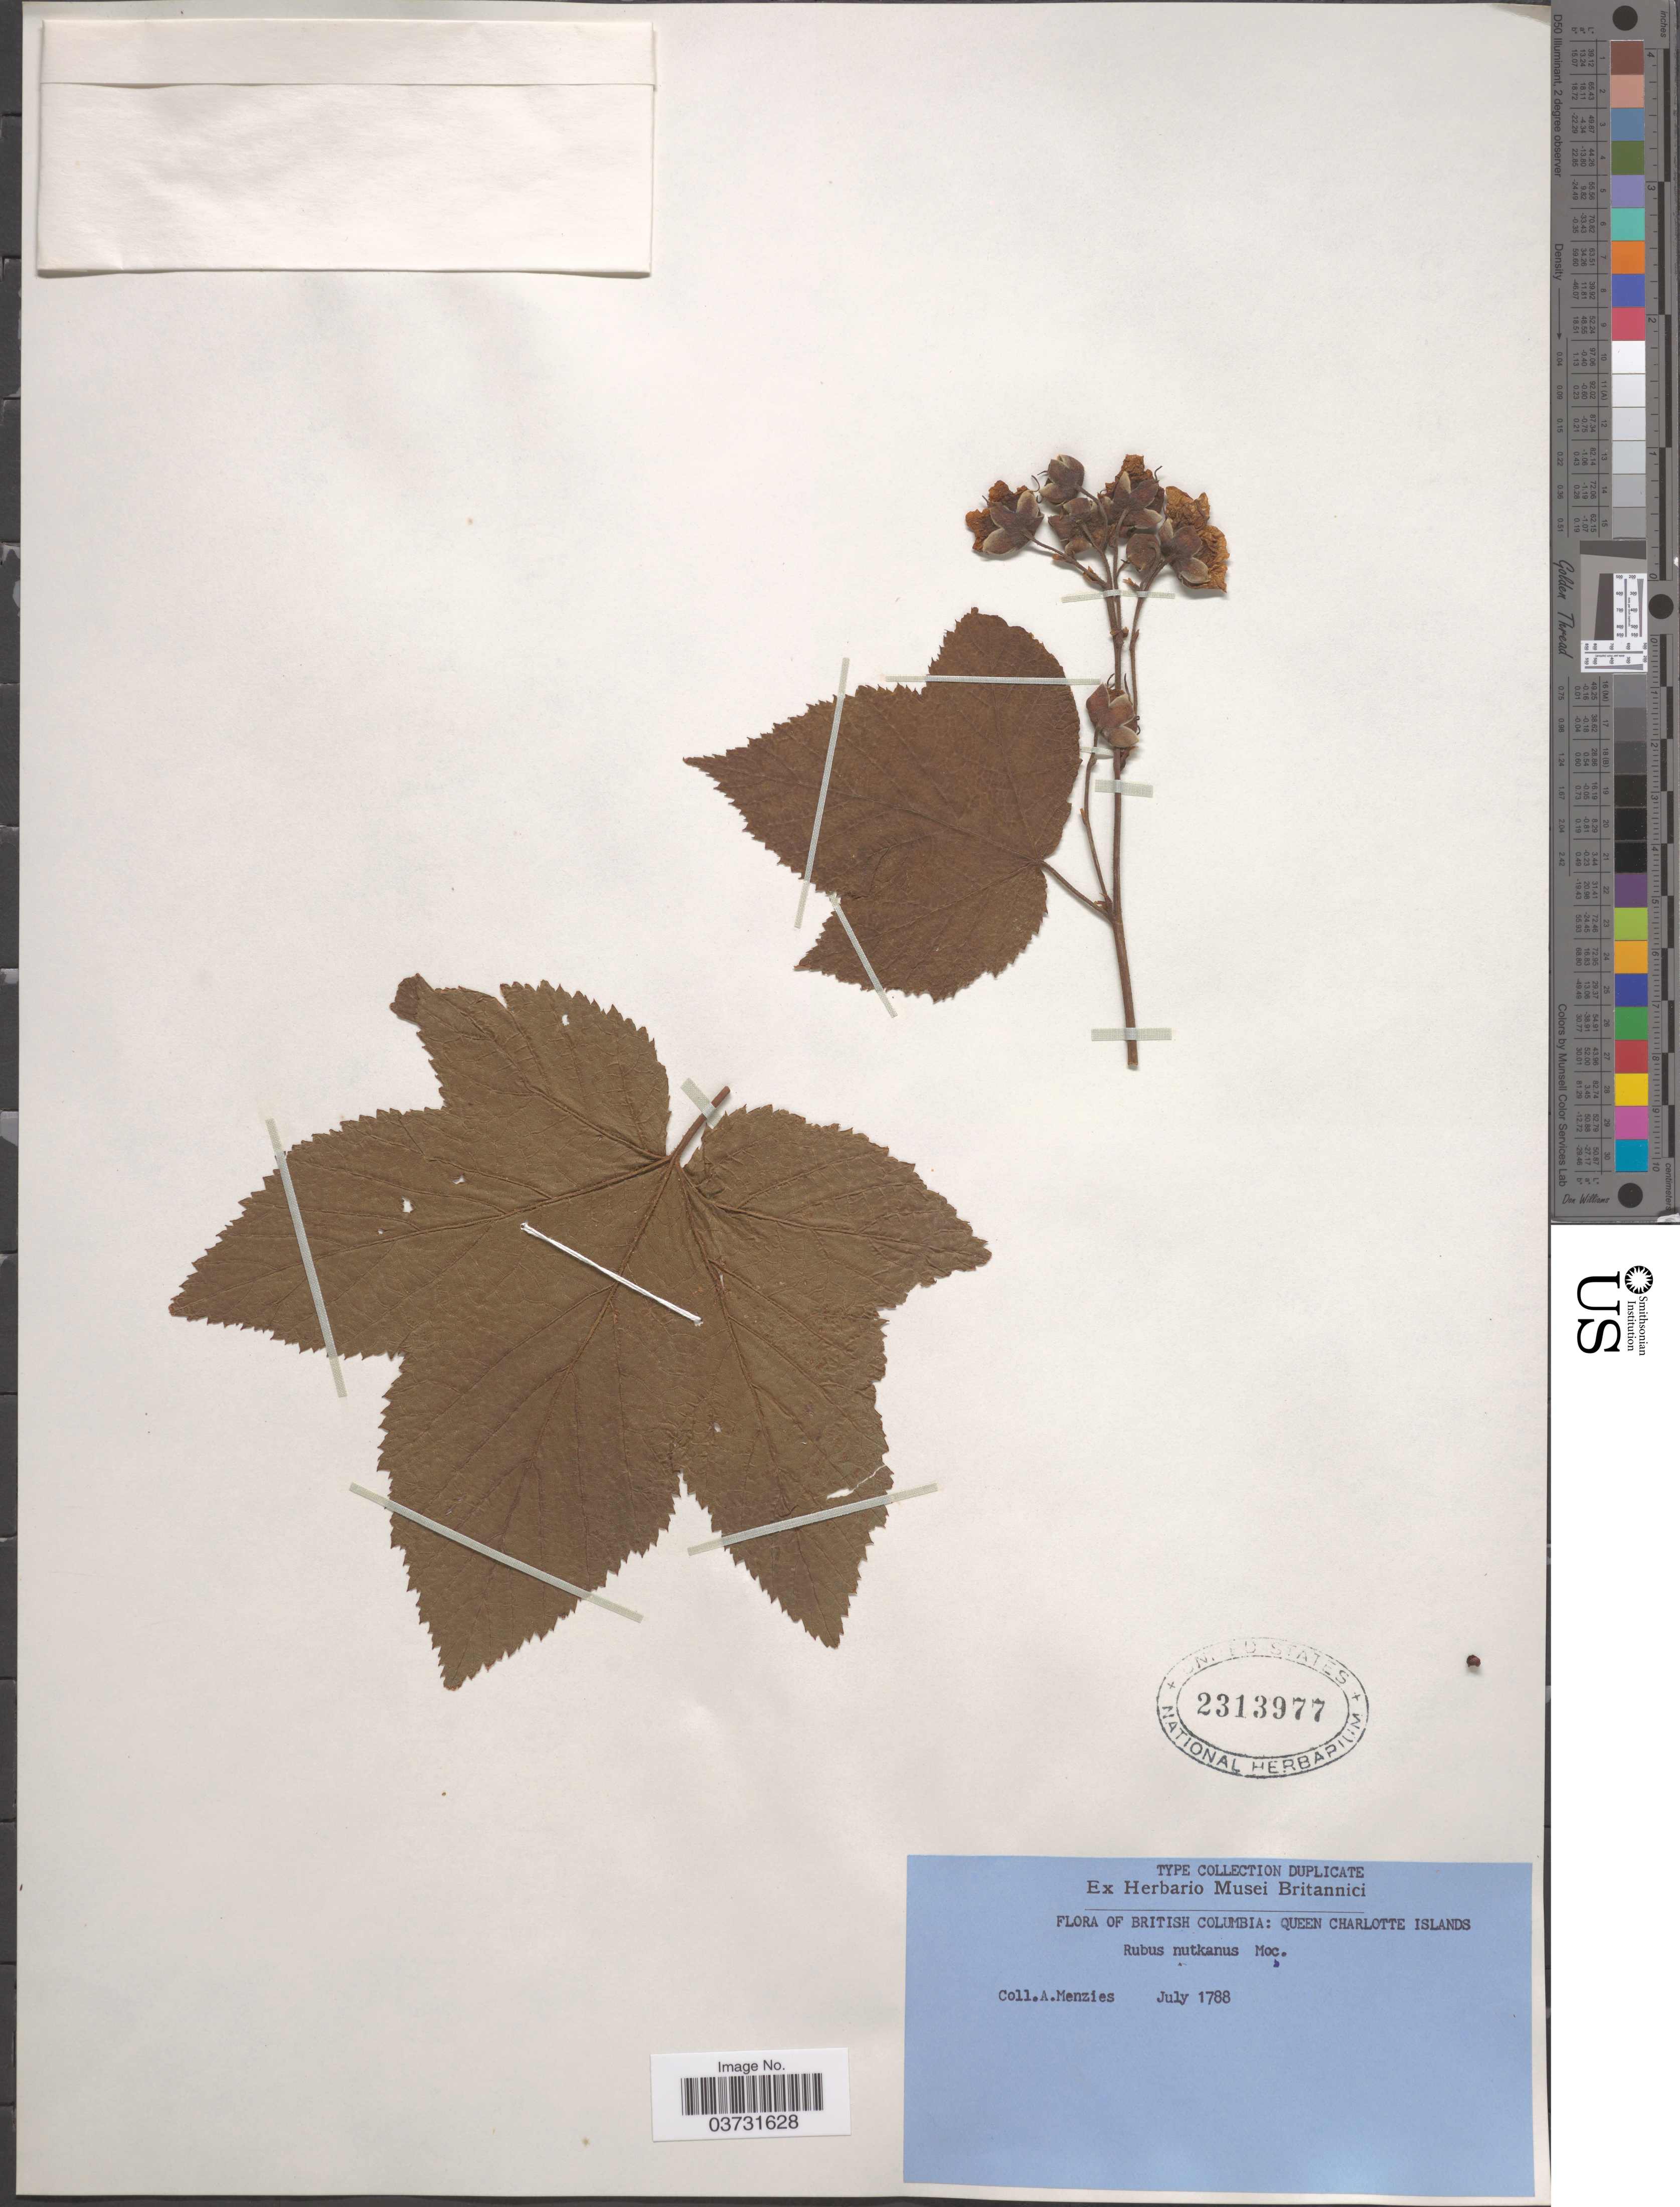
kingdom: Plantae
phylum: Tracheophyta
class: Magnoliopsida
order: Rosales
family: Rosaceae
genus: Rubus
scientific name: Rubus nutkanus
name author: Moc. ex Ser.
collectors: A. Menzies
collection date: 1788-07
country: Canada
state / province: British Columbia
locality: Queen Charlotte Islands.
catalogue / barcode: US 2313977